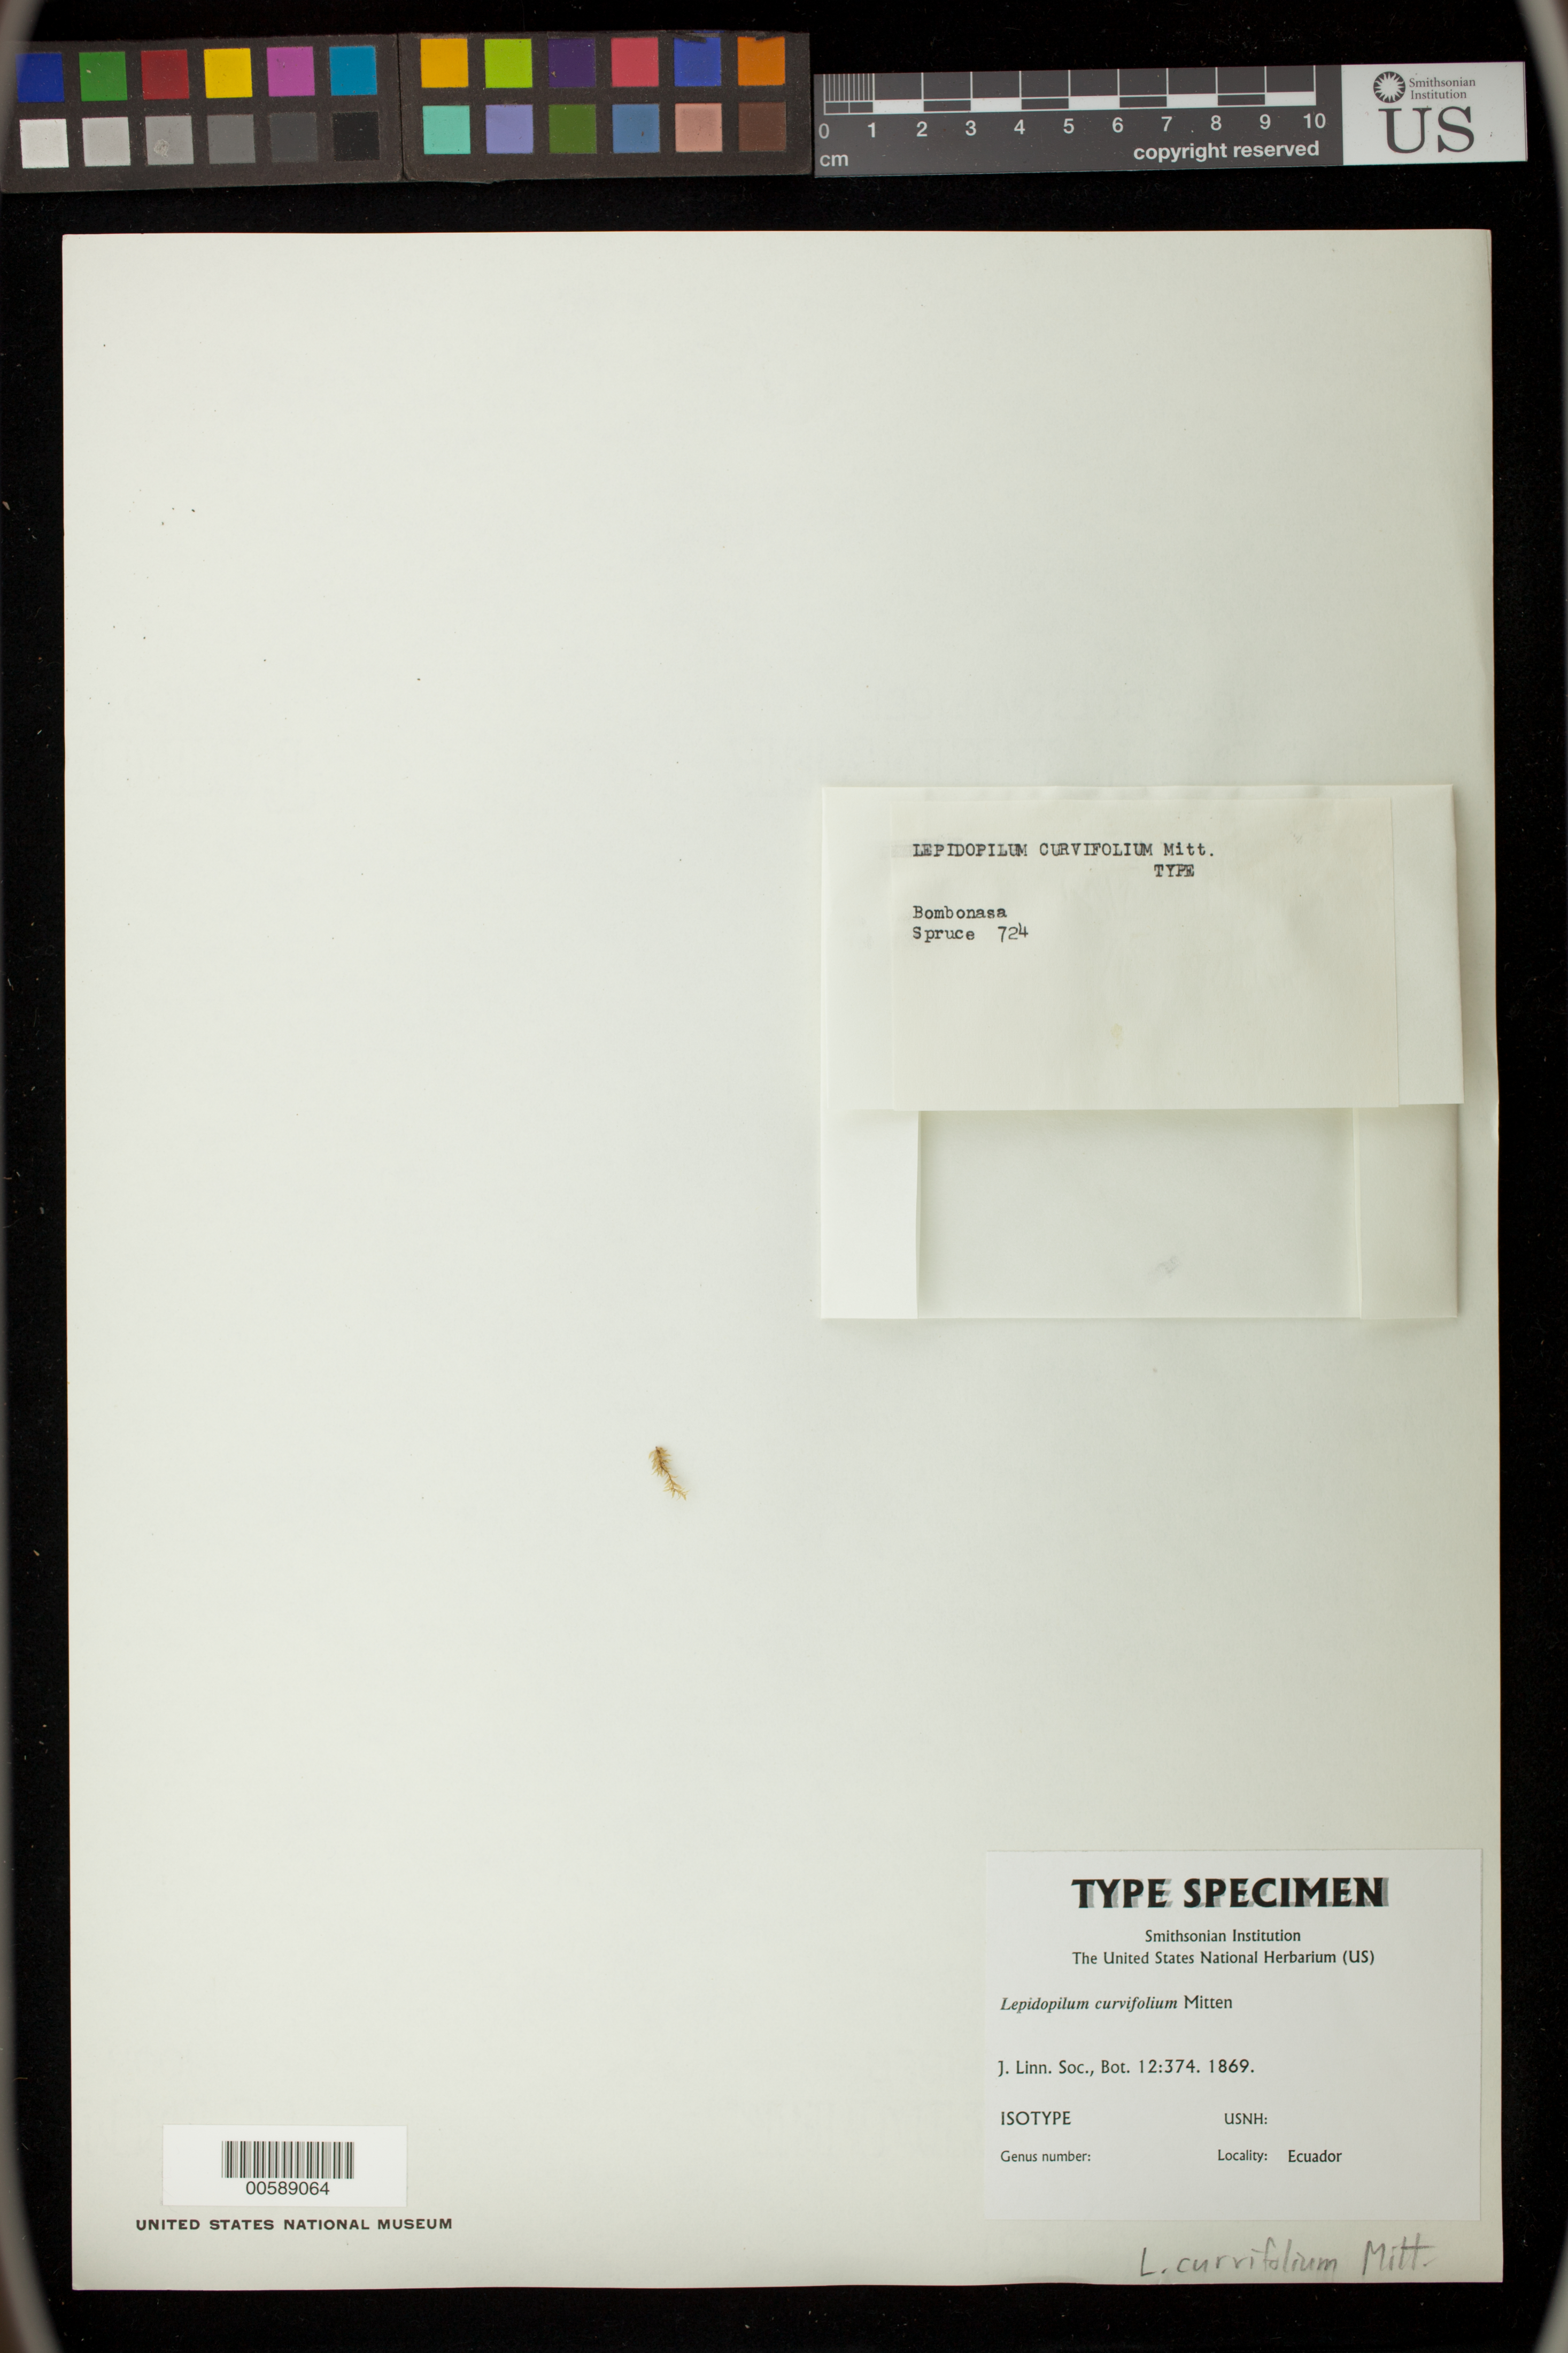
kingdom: Plantae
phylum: Bryophyta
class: Bryopsida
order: Hookeriales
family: Pilotrichaceae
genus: Lepidopilum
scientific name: Lepidopilum curvifolium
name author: Mitt.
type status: Isotype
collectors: R. Spruce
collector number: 724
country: Ecuador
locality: Bombonaza River.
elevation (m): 1200